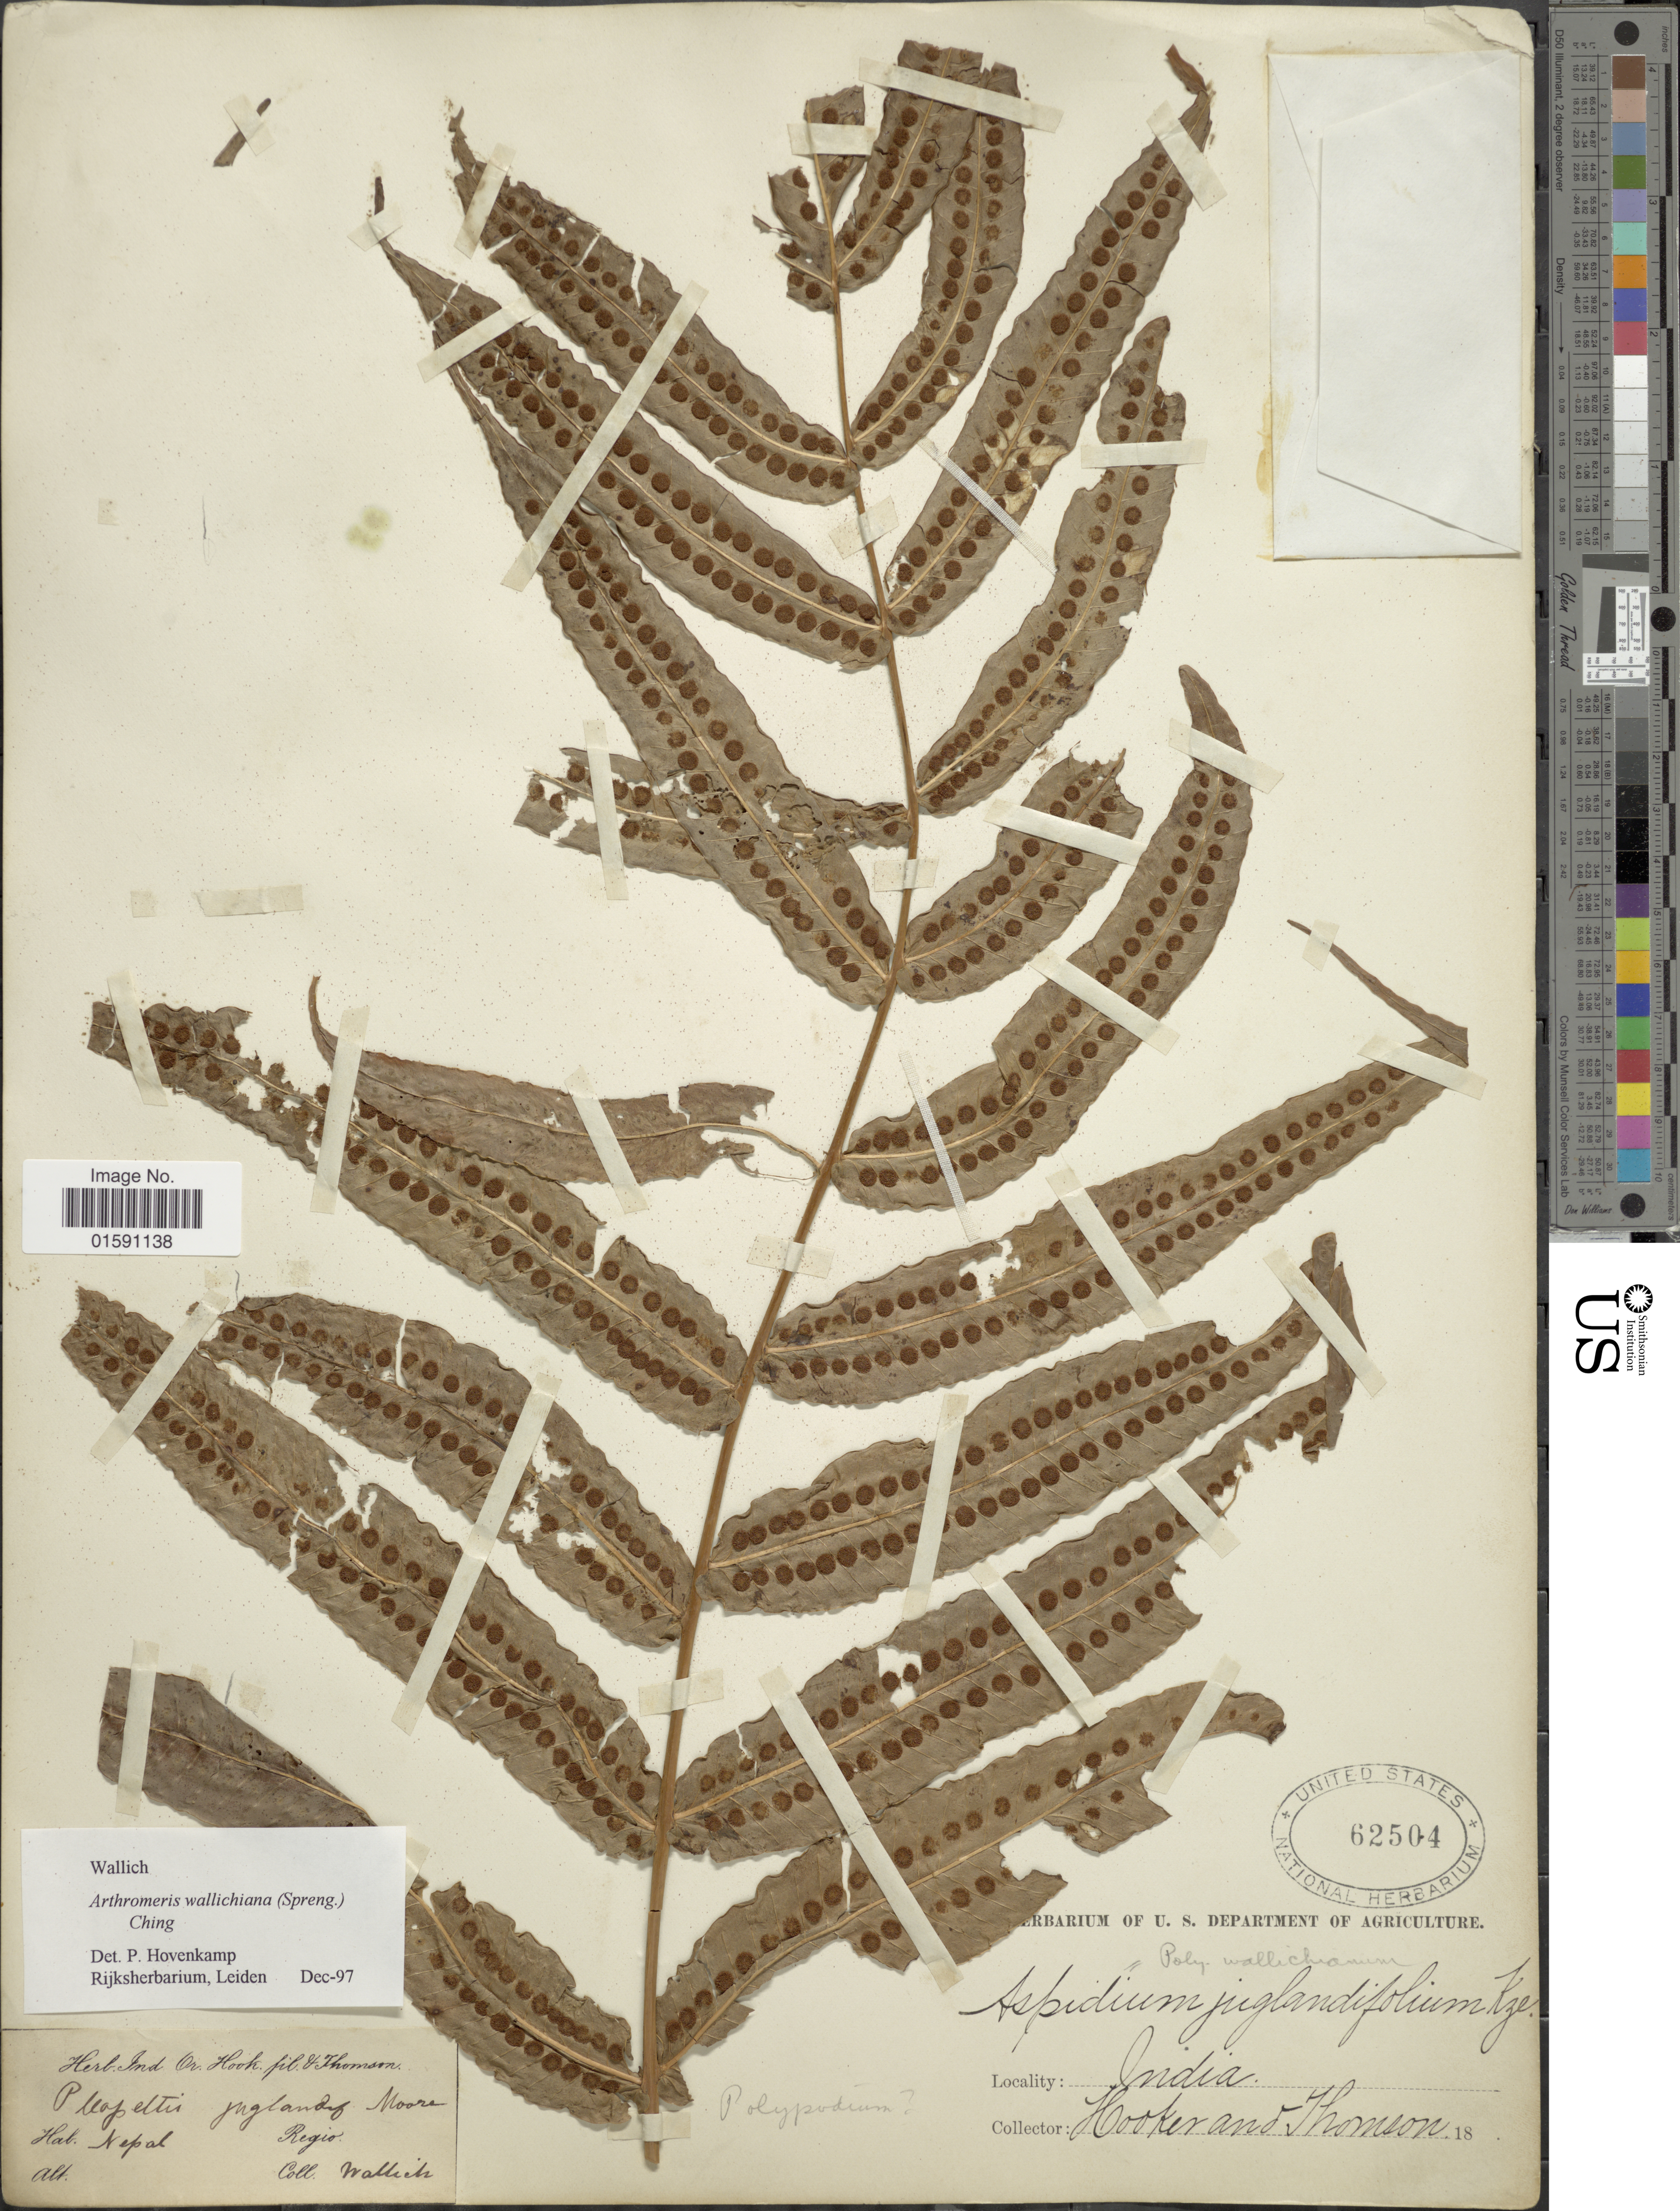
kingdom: Plantae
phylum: Tracheophyta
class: Polypodiopsida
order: Polypodiales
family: Polypodiaceae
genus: Arthromeris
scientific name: Arthromeris wallichiana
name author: (Spreng.) Ching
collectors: -. Hooker, -- Thomson & -- Wallich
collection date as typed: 18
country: Nepal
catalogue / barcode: US 62504